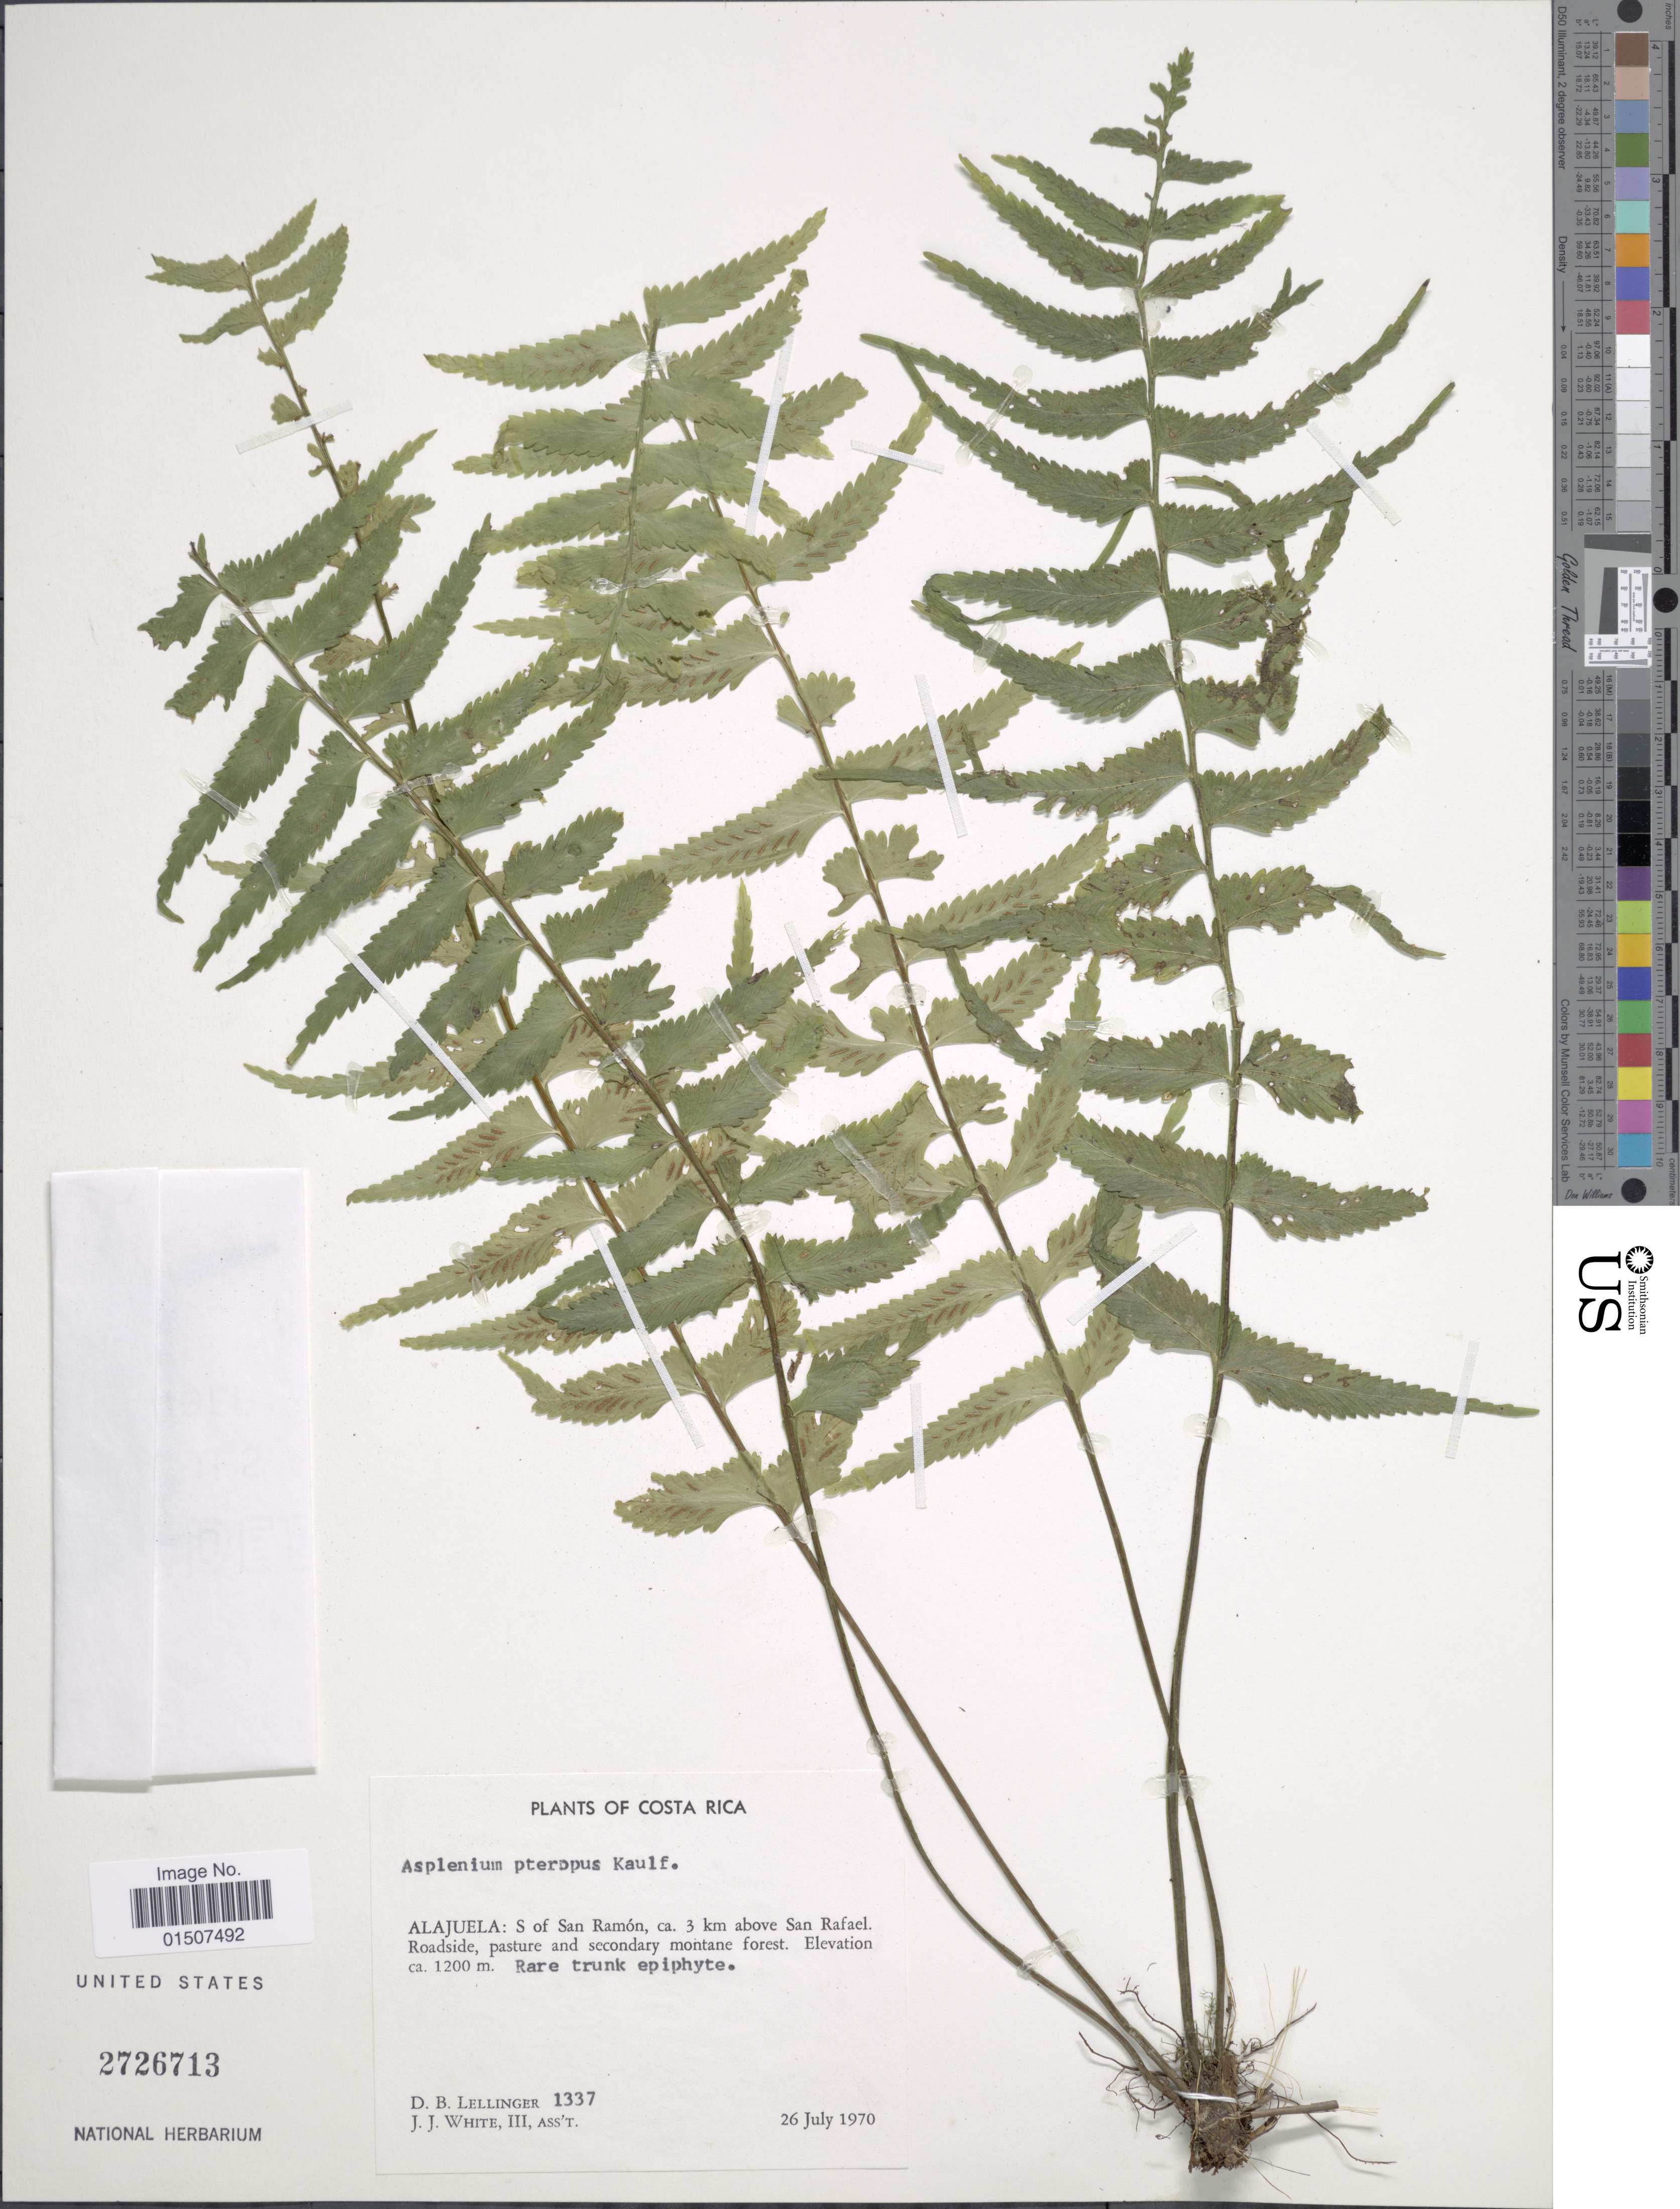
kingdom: Plantae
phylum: Tracheophyta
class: Polypodiopsida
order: Polypodiales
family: Aspleniaceae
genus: Asplenium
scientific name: Asplenium pululahuae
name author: Sodiro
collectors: D. B. Lellinger & J. J. White III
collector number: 1337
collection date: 1970-07-26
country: Costa Rica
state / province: Alajuela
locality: Alajuela: S of San Ramon, ca, 3 km above san Rafael.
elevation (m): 1200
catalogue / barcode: US 2726713